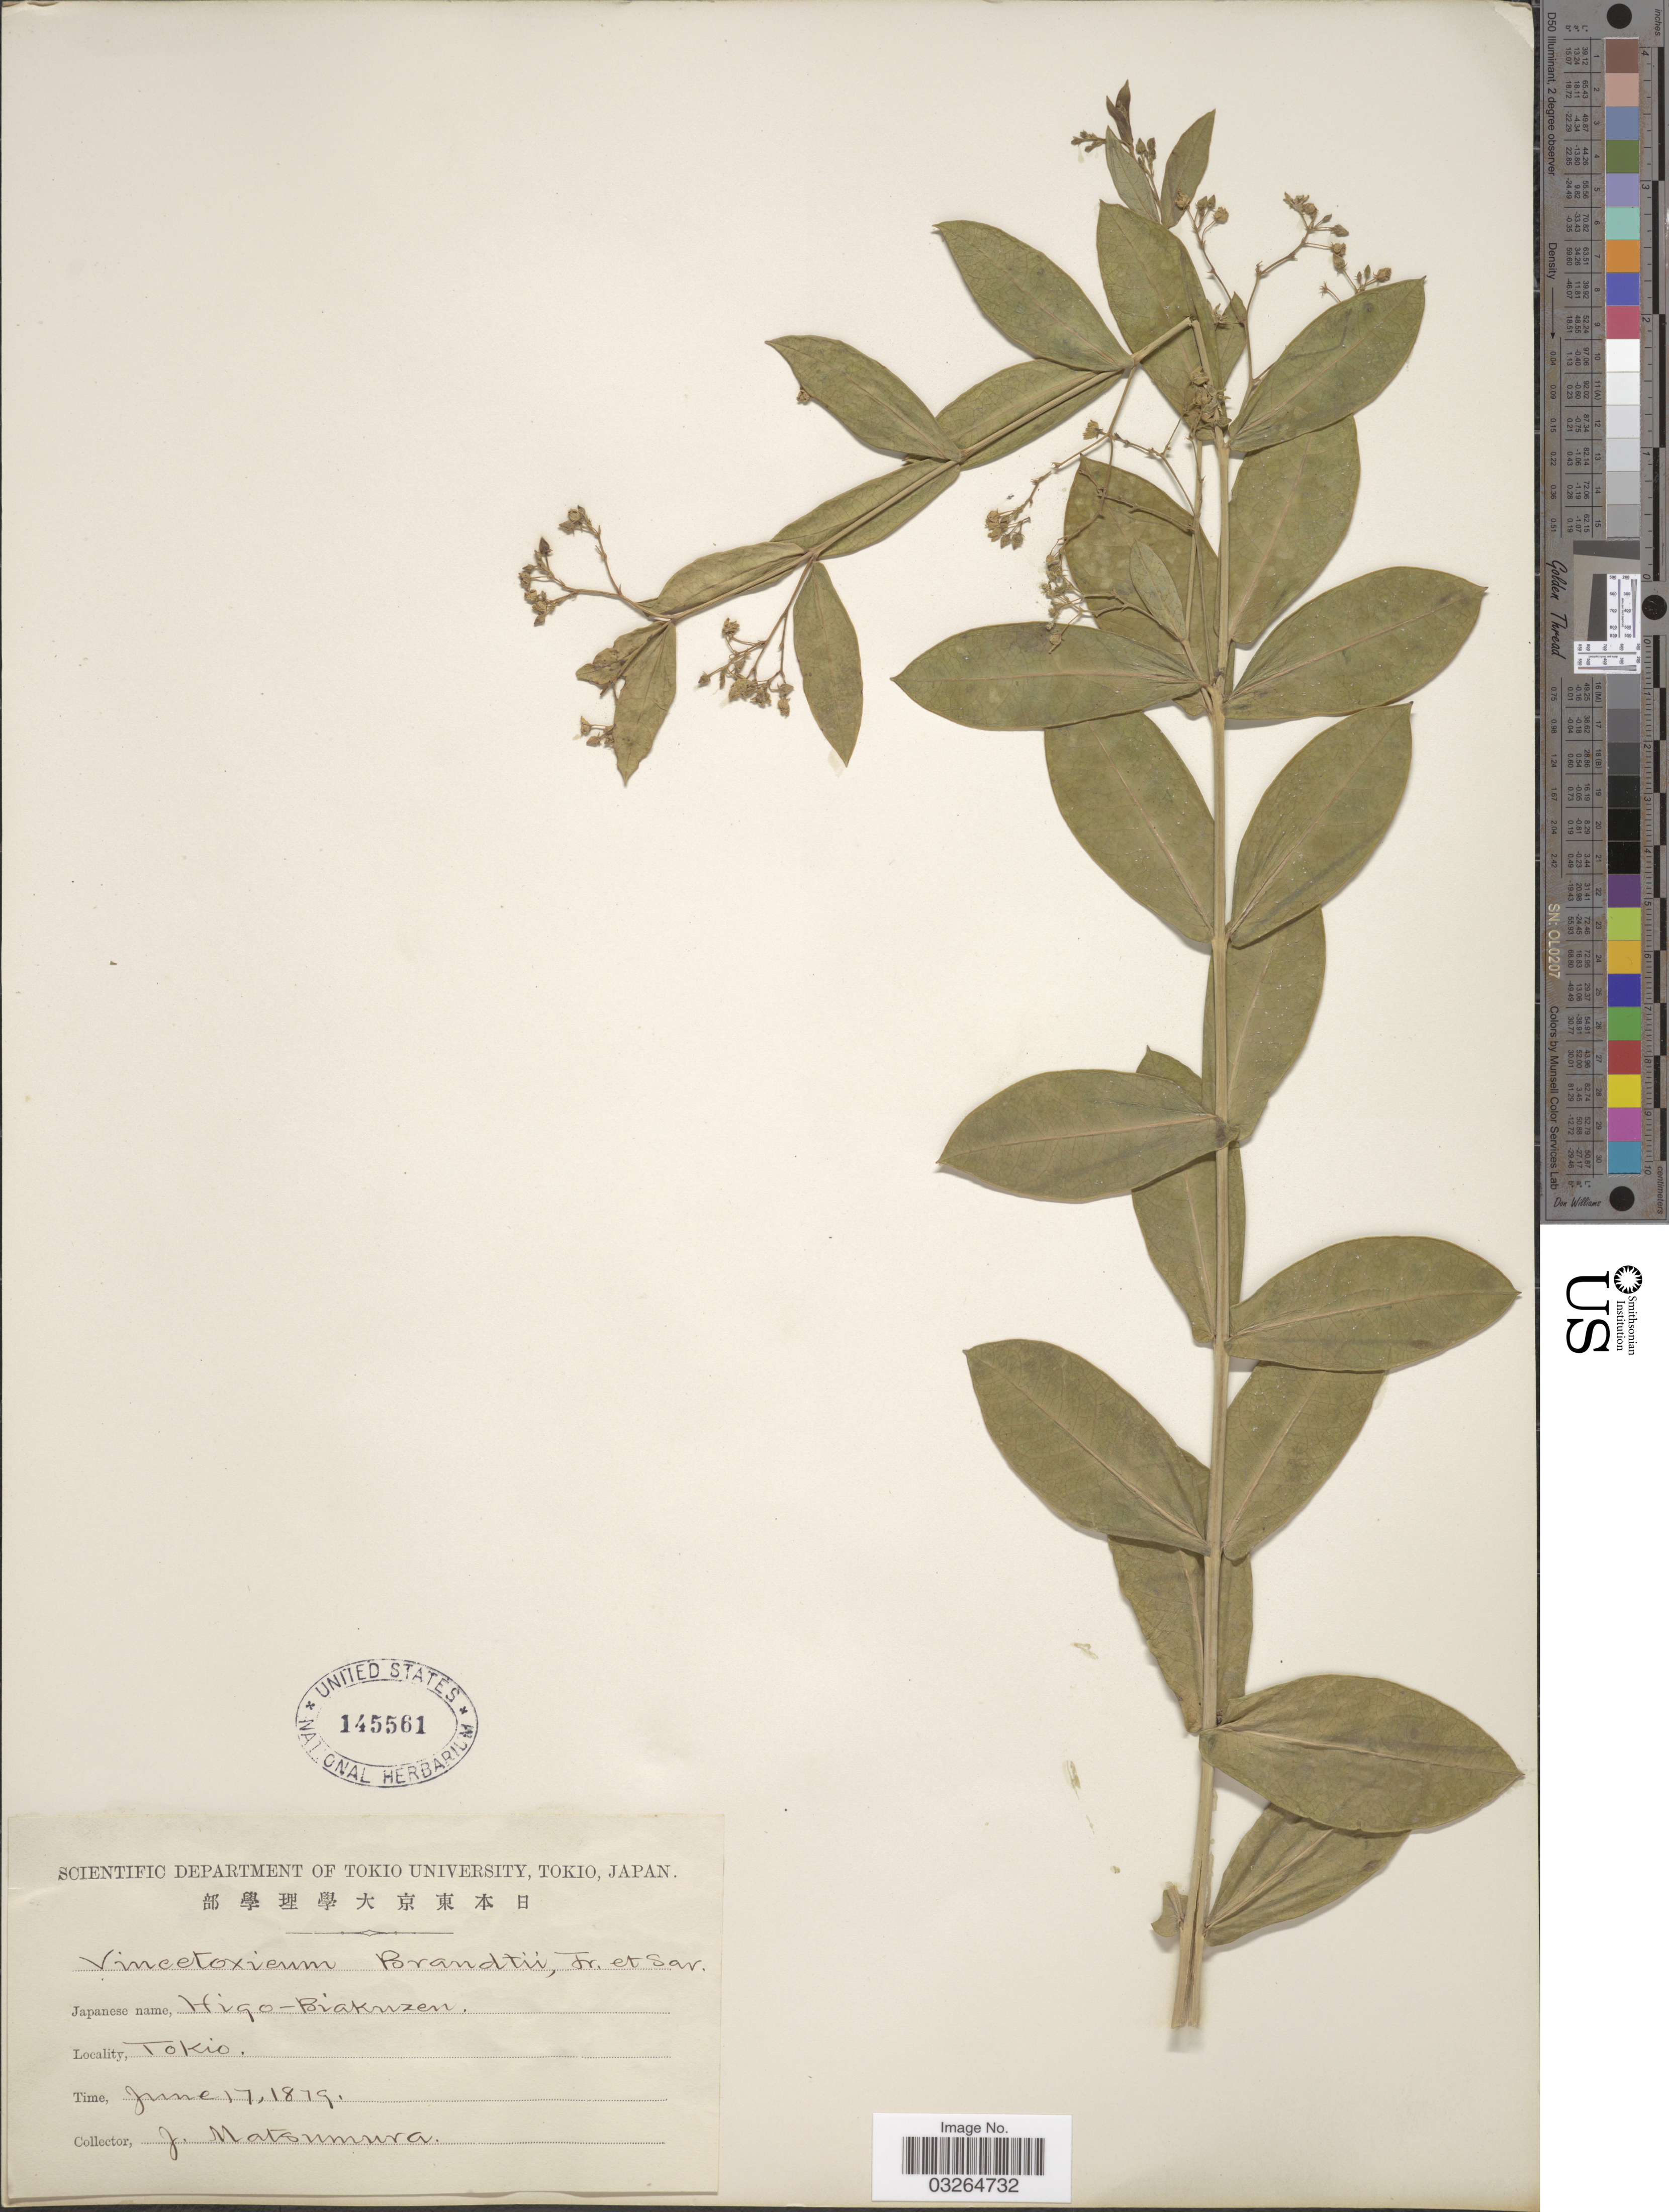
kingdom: Plantae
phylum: Tracheophyta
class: Magnoliopsida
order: Gentianales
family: Apocynaceae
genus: Cynanchum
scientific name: Cynanchum brandtii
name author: (Franch. & Sav.) Matsum.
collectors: J. Matsumura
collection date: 1879-06-17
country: Japan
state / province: Tokyo, Federal City of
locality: Tokio.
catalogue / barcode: US 145561